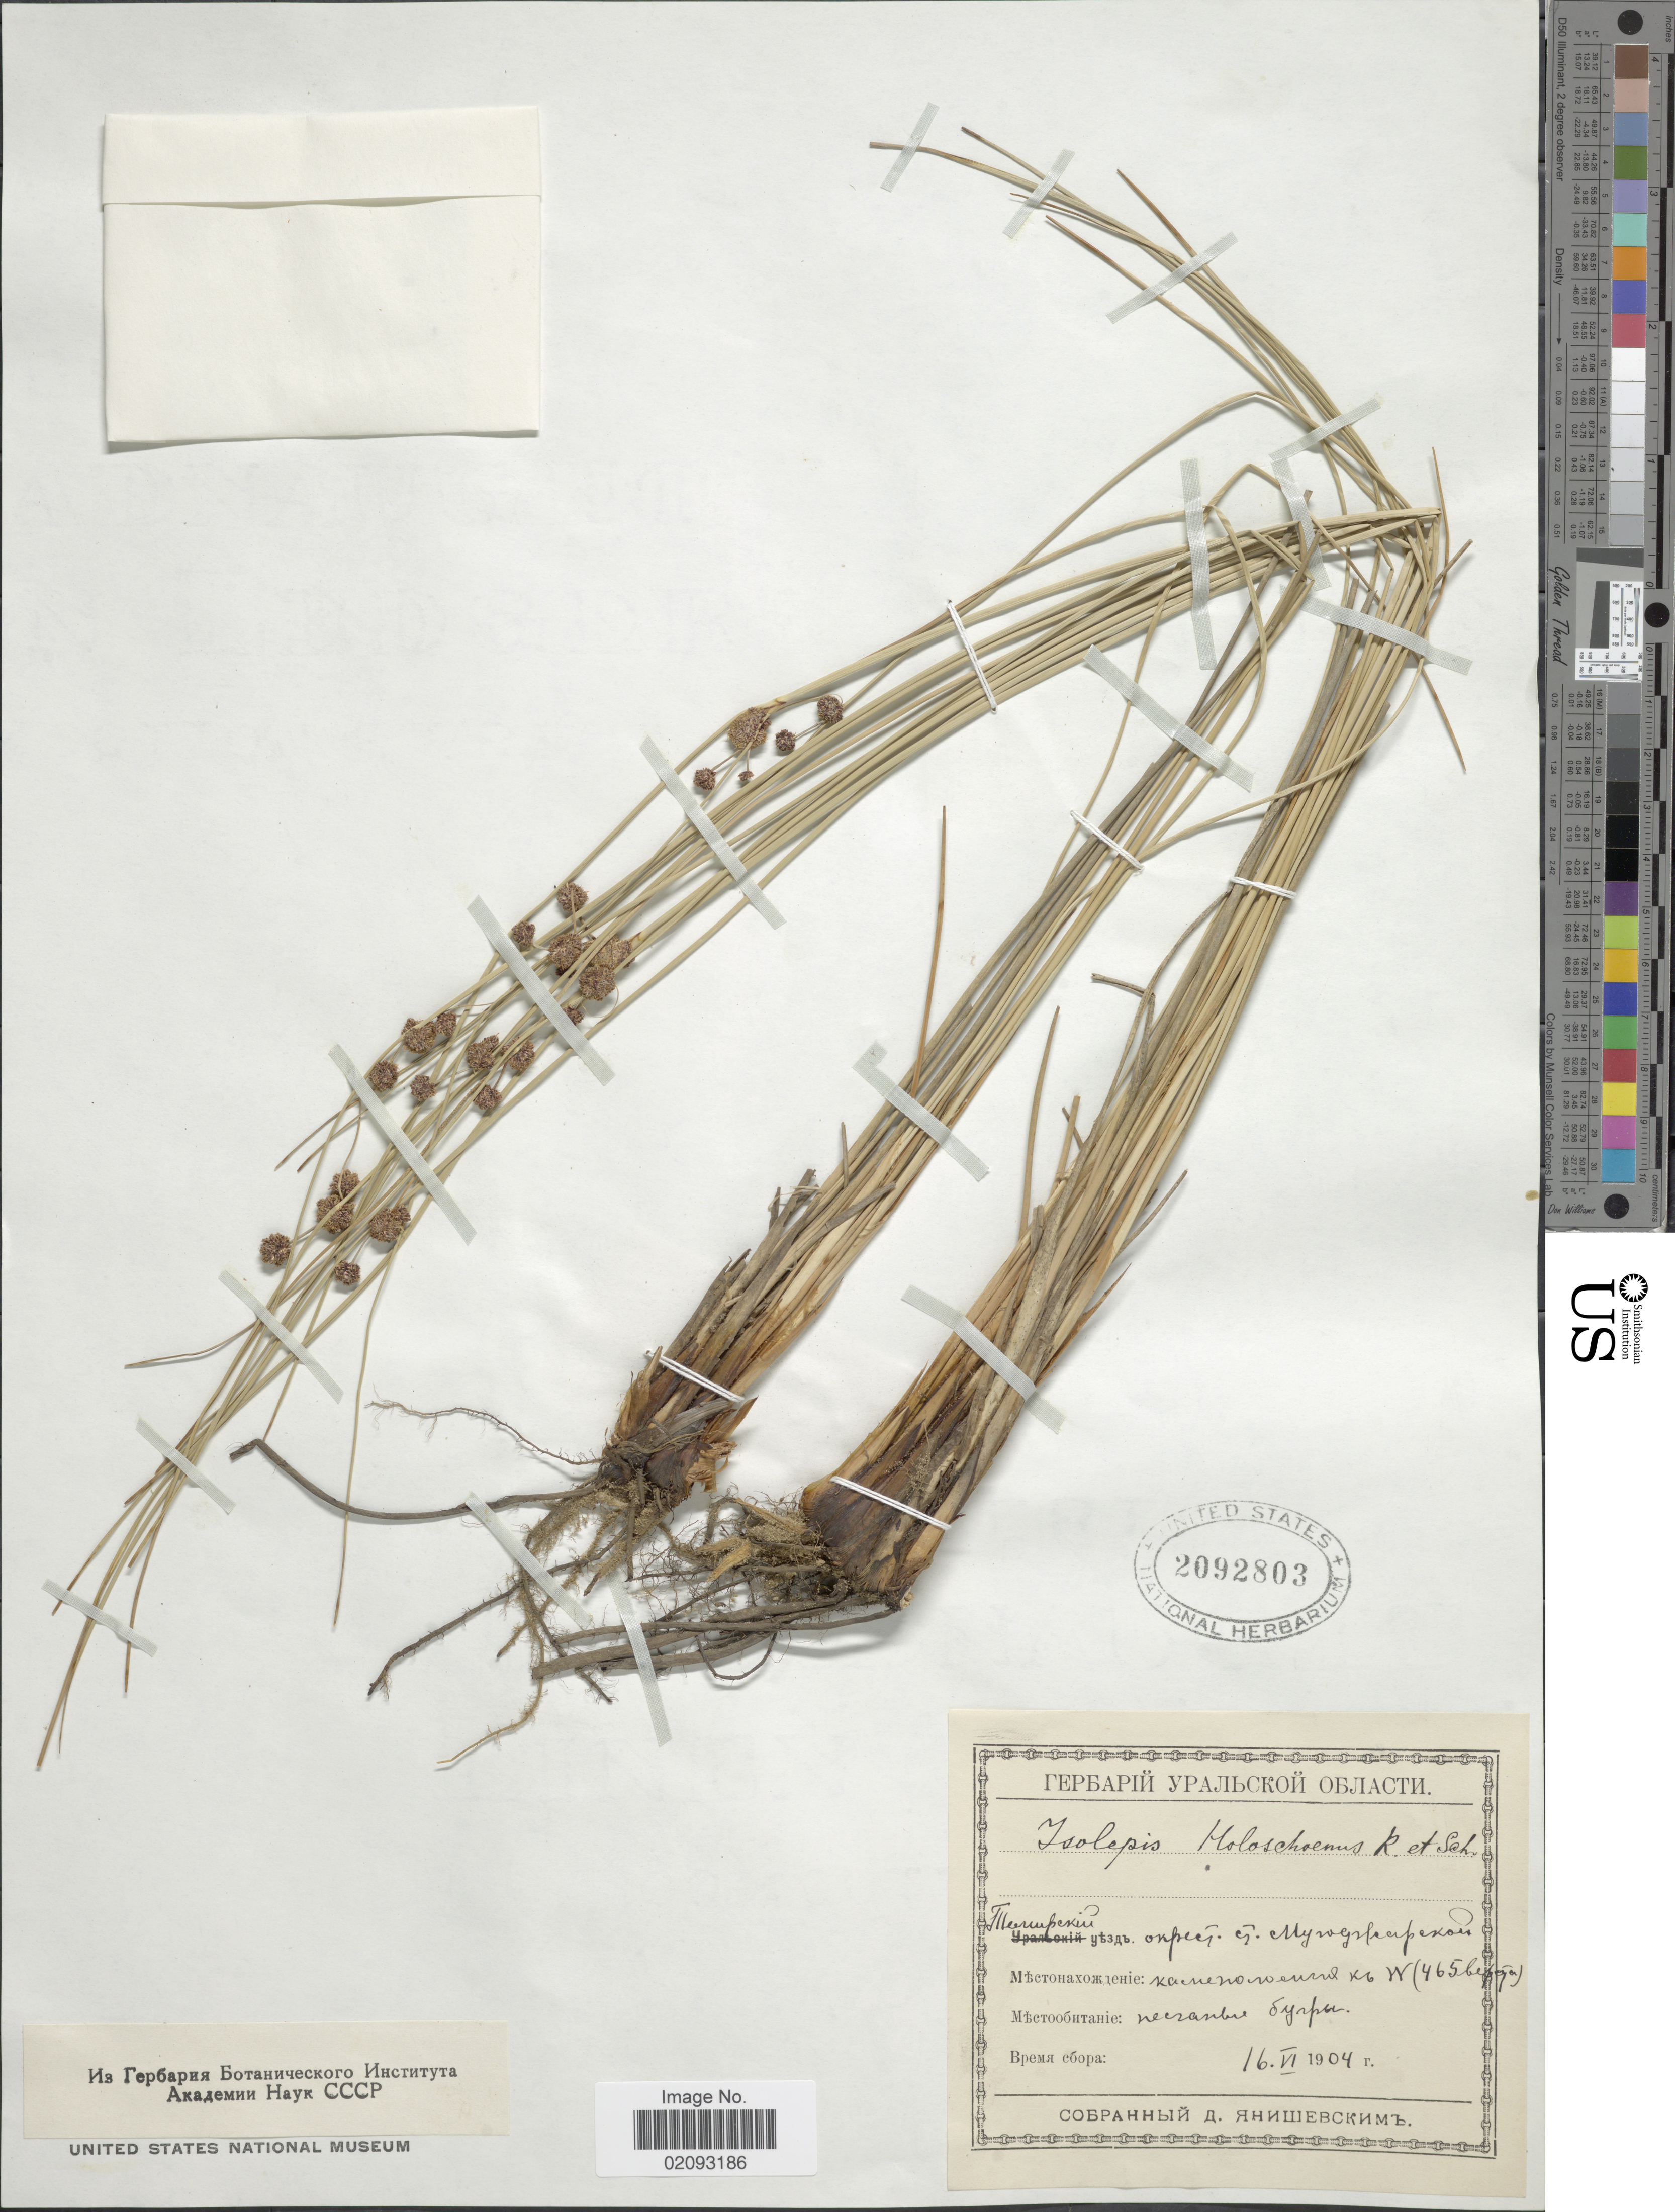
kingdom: Plantae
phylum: Tracheophyta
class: Liliopsida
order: Poales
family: Cyperaceae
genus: Scirpoides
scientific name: Scirpoides holoschoenus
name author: (L.) Soják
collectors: D. Yanishevsky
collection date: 1904-06-16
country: Kazakhstan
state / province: Aqtobe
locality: Vicinity of Mugodzhar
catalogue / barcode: US 2092803